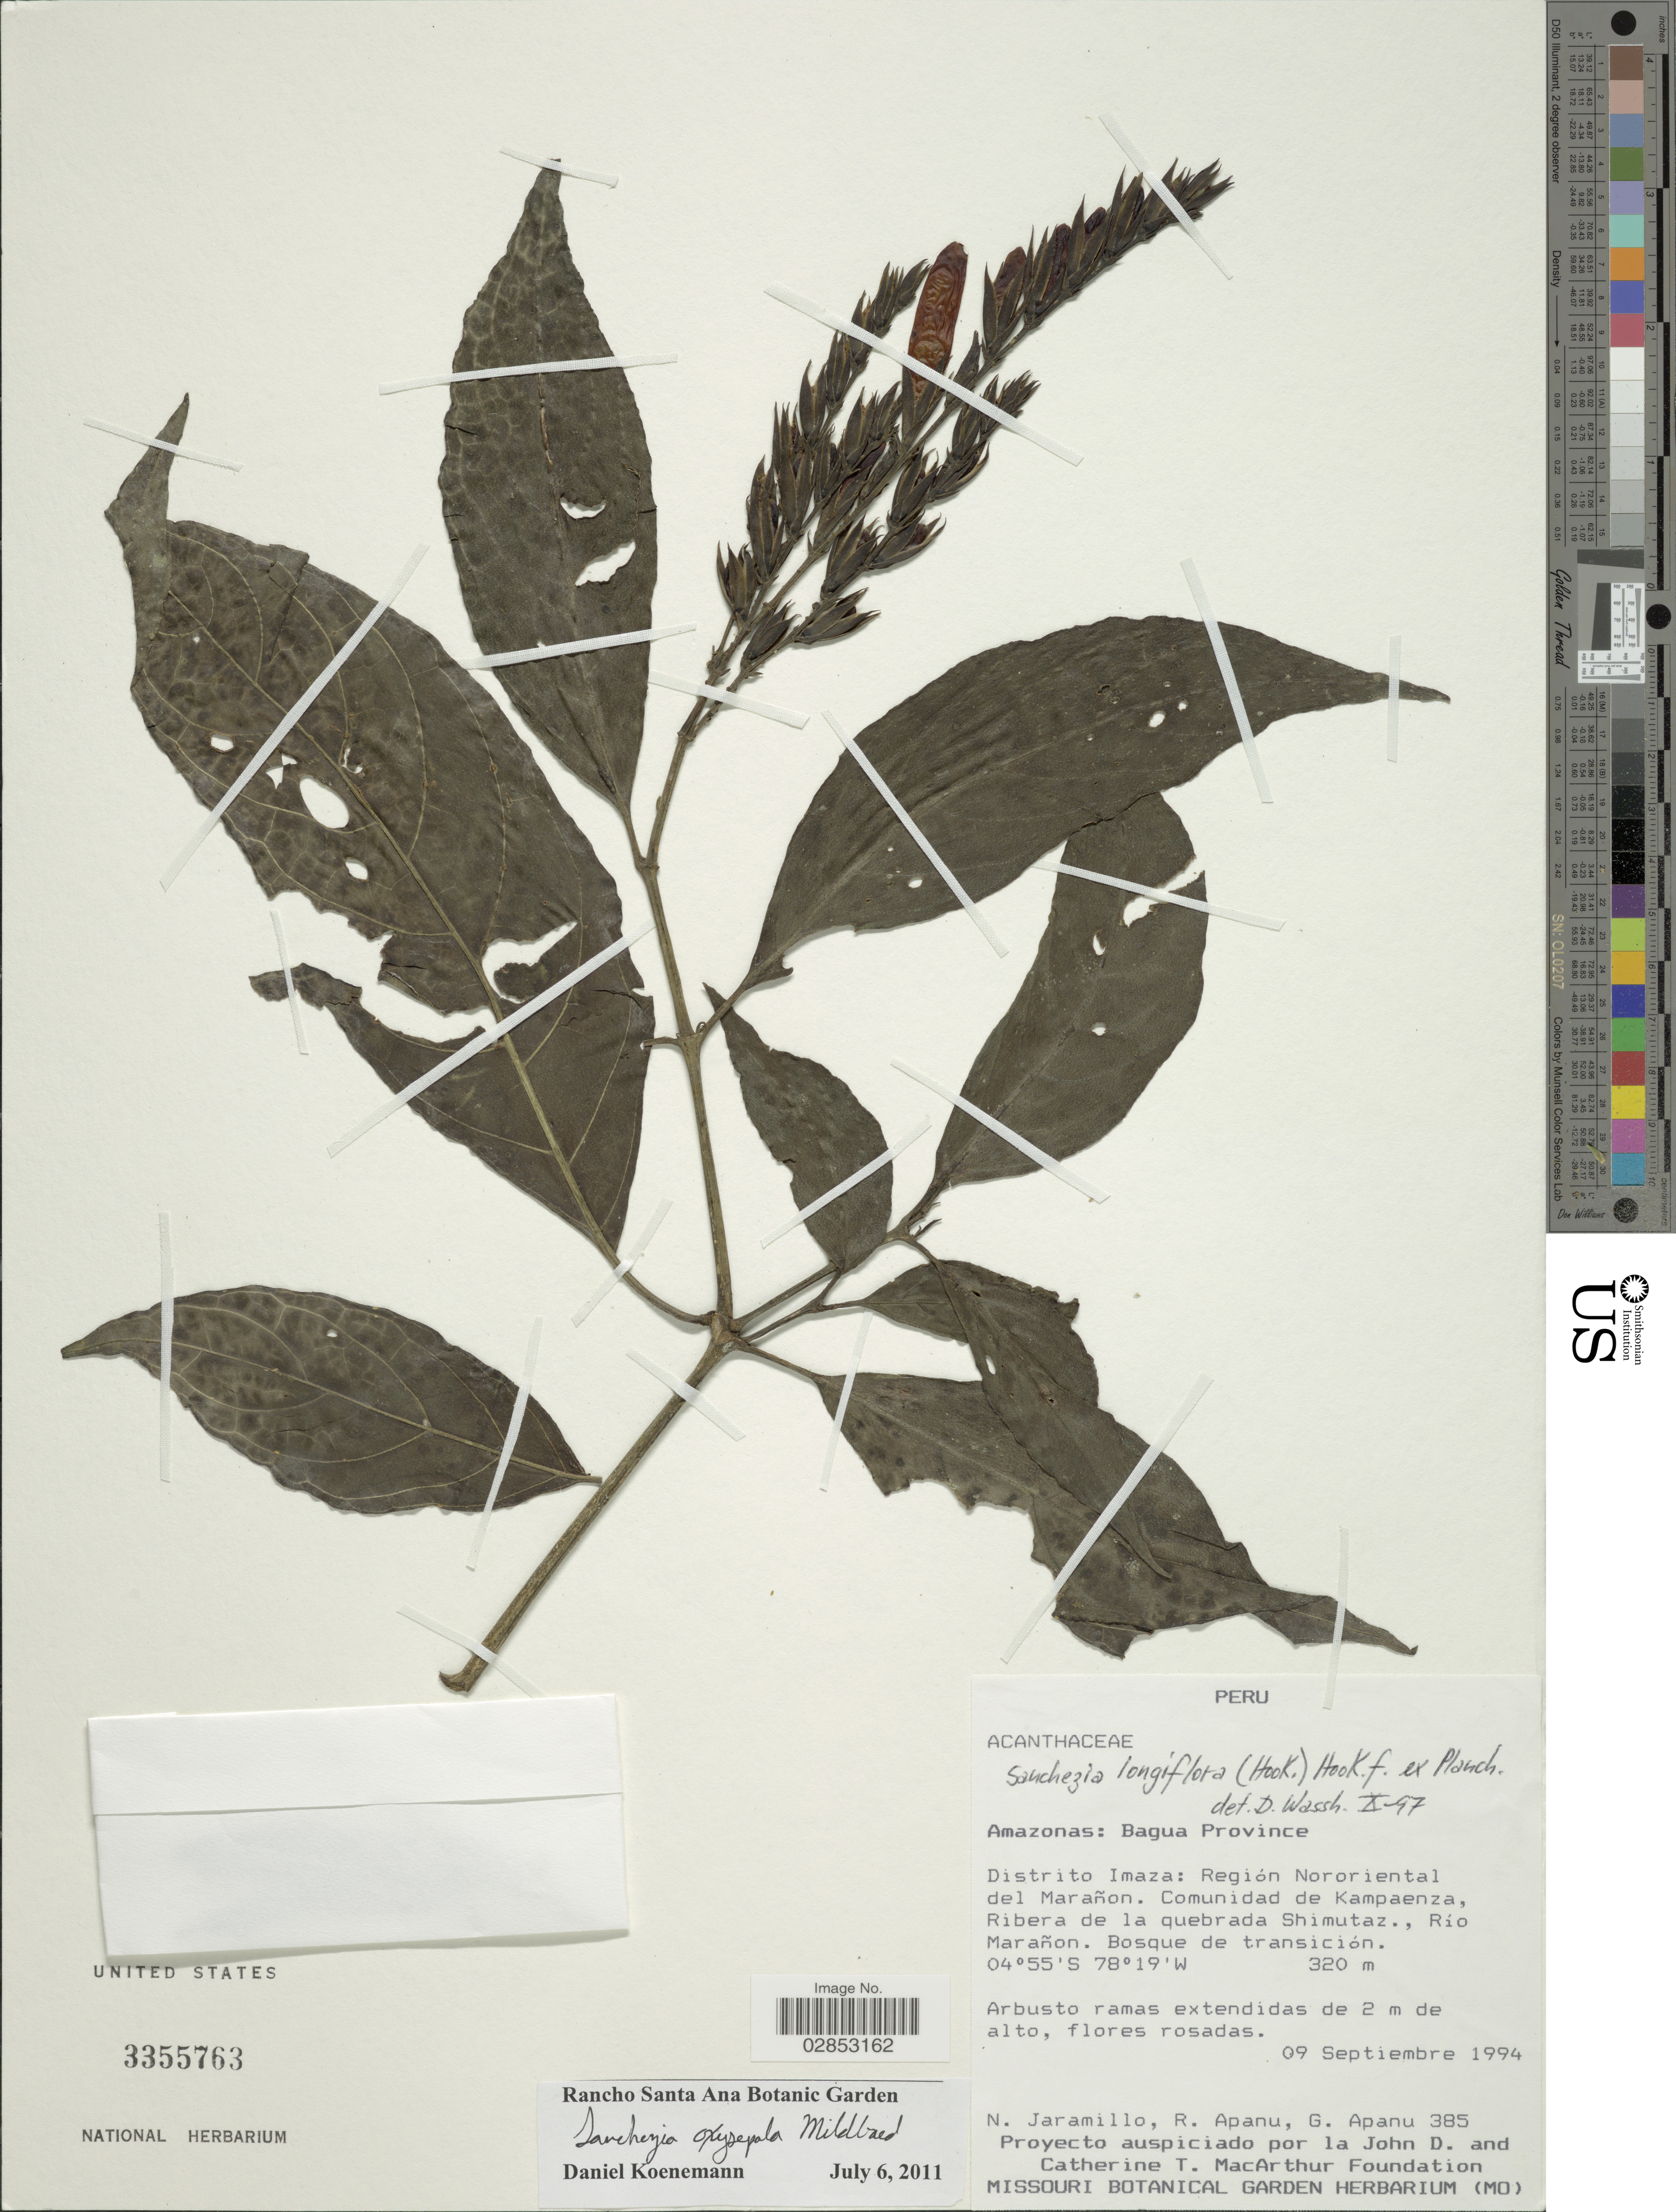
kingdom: Plantae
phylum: Tracheophyta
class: Magnoliopsida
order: Lamiales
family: Acanthaceae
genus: Sanchezia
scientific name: Sanchezia longiflora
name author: (Hook. f.) Hook. f. ex Planch.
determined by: Azevedo, Igor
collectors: N. Jaramillo, R. Apanu & G. Apanu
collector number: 385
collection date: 1994-09-09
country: Peru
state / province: Amazonas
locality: Bagua Province, Distrito Imaza: Región Nororiental del Marañon, Comunidad de Kampaenza, Ribera de la quebrada Shimutaz, Rio Marañon.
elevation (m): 320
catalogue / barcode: US 3355763